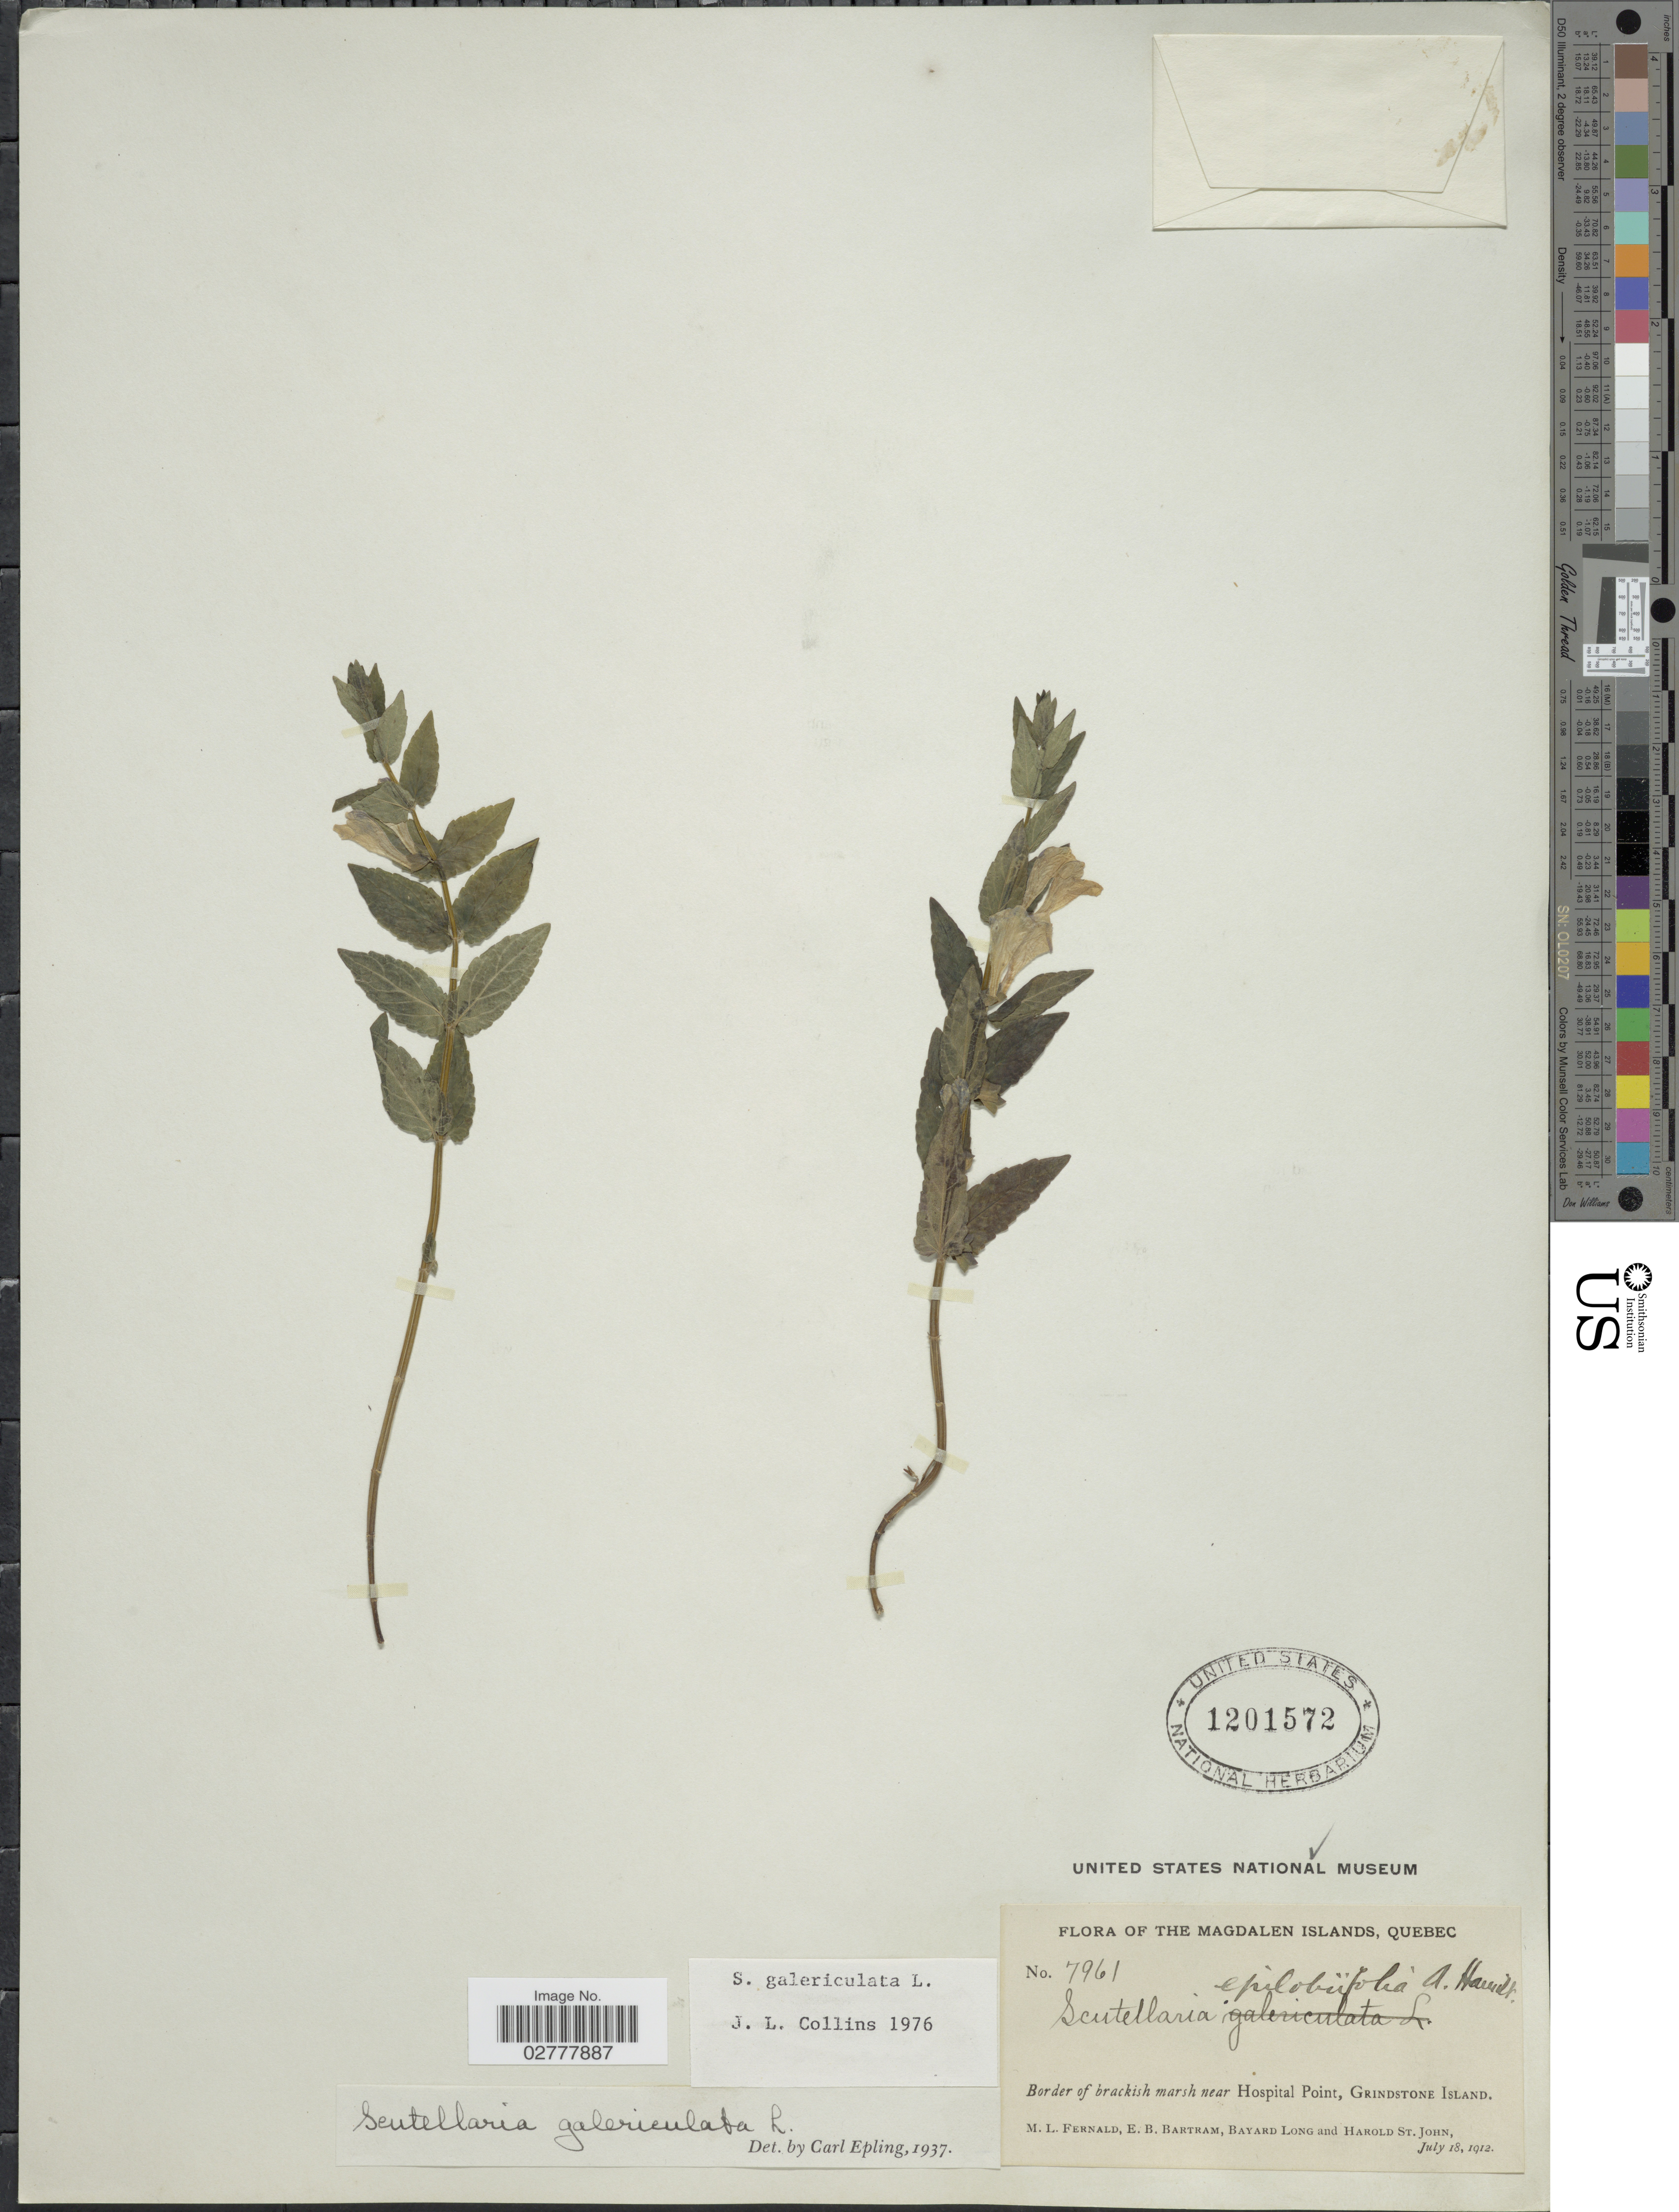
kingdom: Plantae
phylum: Tracheophyta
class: Magnoliopsida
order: Lamiales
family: Lamiaceae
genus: Scutellaria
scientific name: Scutellaria galericulata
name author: L.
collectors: M. L. Fernald, E. B. Bartram, B. Long & H. St. John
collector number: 7961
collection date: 1912-07-18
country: Canada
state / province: Quebec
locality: Magdalen Islands. Border of brackish marsh near Hospital Point, Grindstone Island.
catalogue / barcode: US 1201572